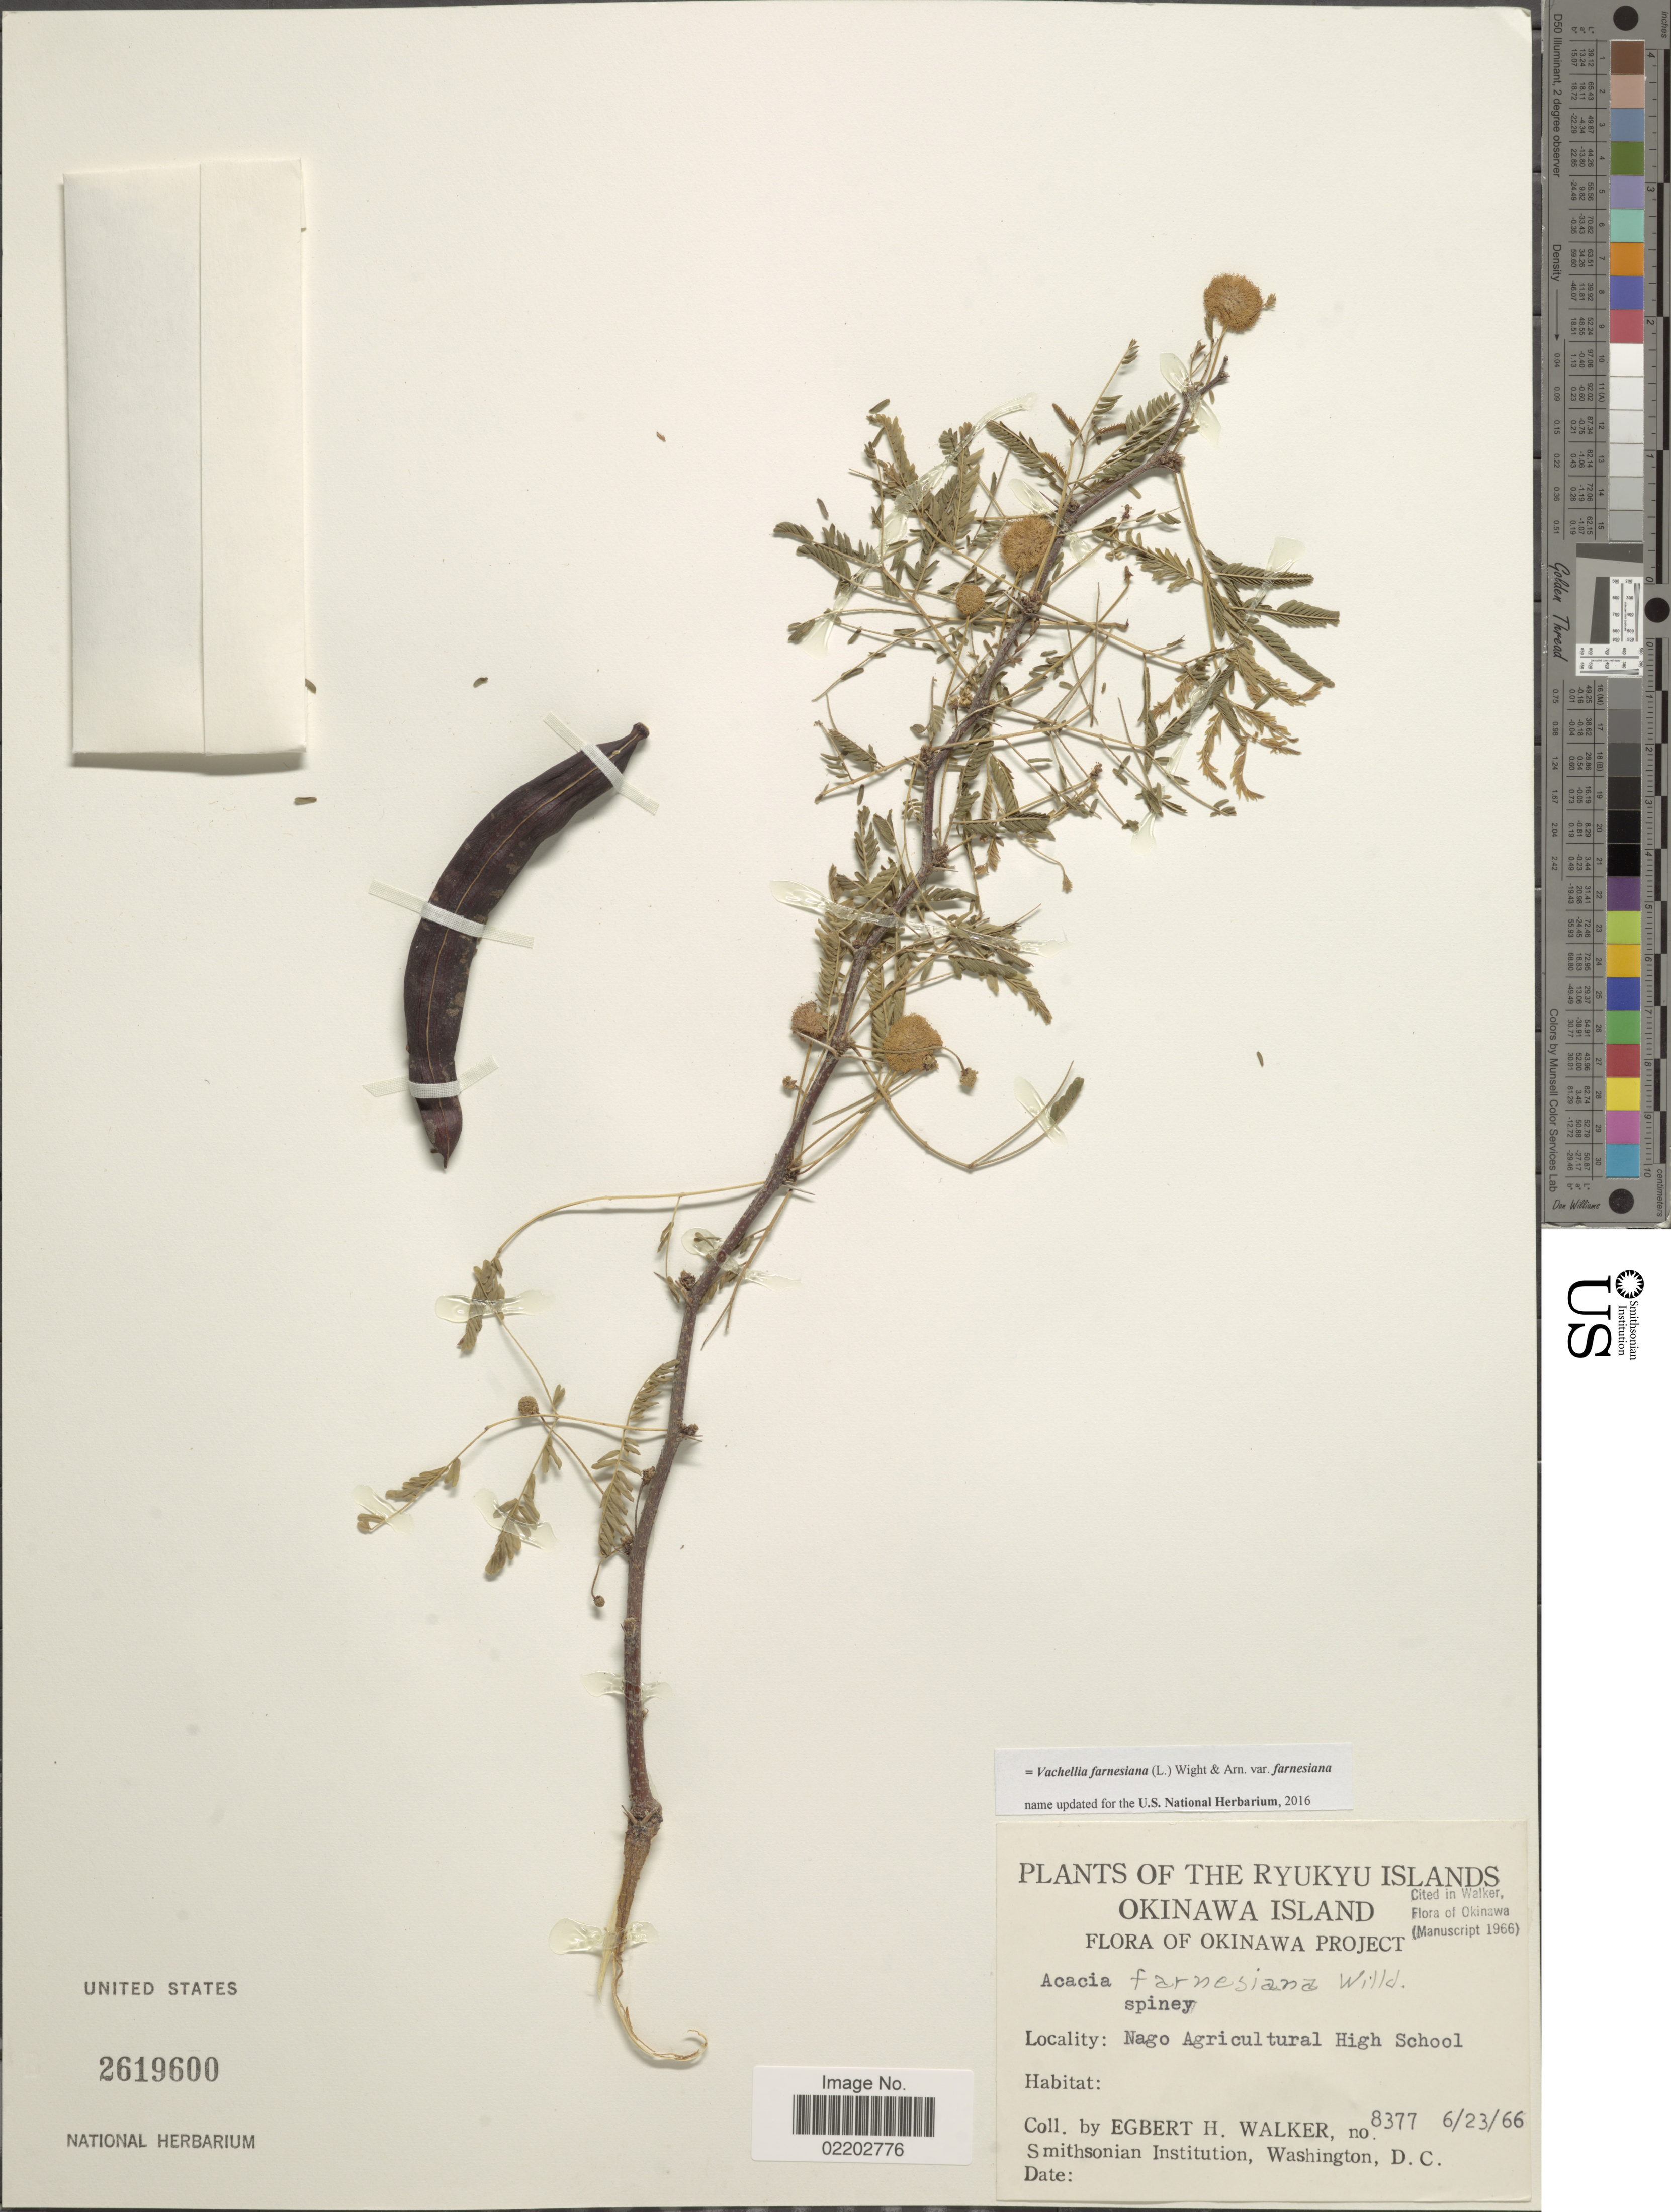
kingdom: Plantae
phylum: Tracheophyta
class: Magnoliopsida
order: Fabales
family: Fabaceae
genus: Vachellia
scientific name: Vachellia farnesiana var. farnesiana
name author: (L.) Wight & Arn.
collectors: E. H. Walker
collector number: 8377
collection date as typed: Transcribed d/m/y: 23/6/66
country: Japan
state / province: Okinawa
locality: Ryukyu Islands, Okinawa island, Okinawa Project, Nago agricultural High School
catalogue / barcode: US 2619600